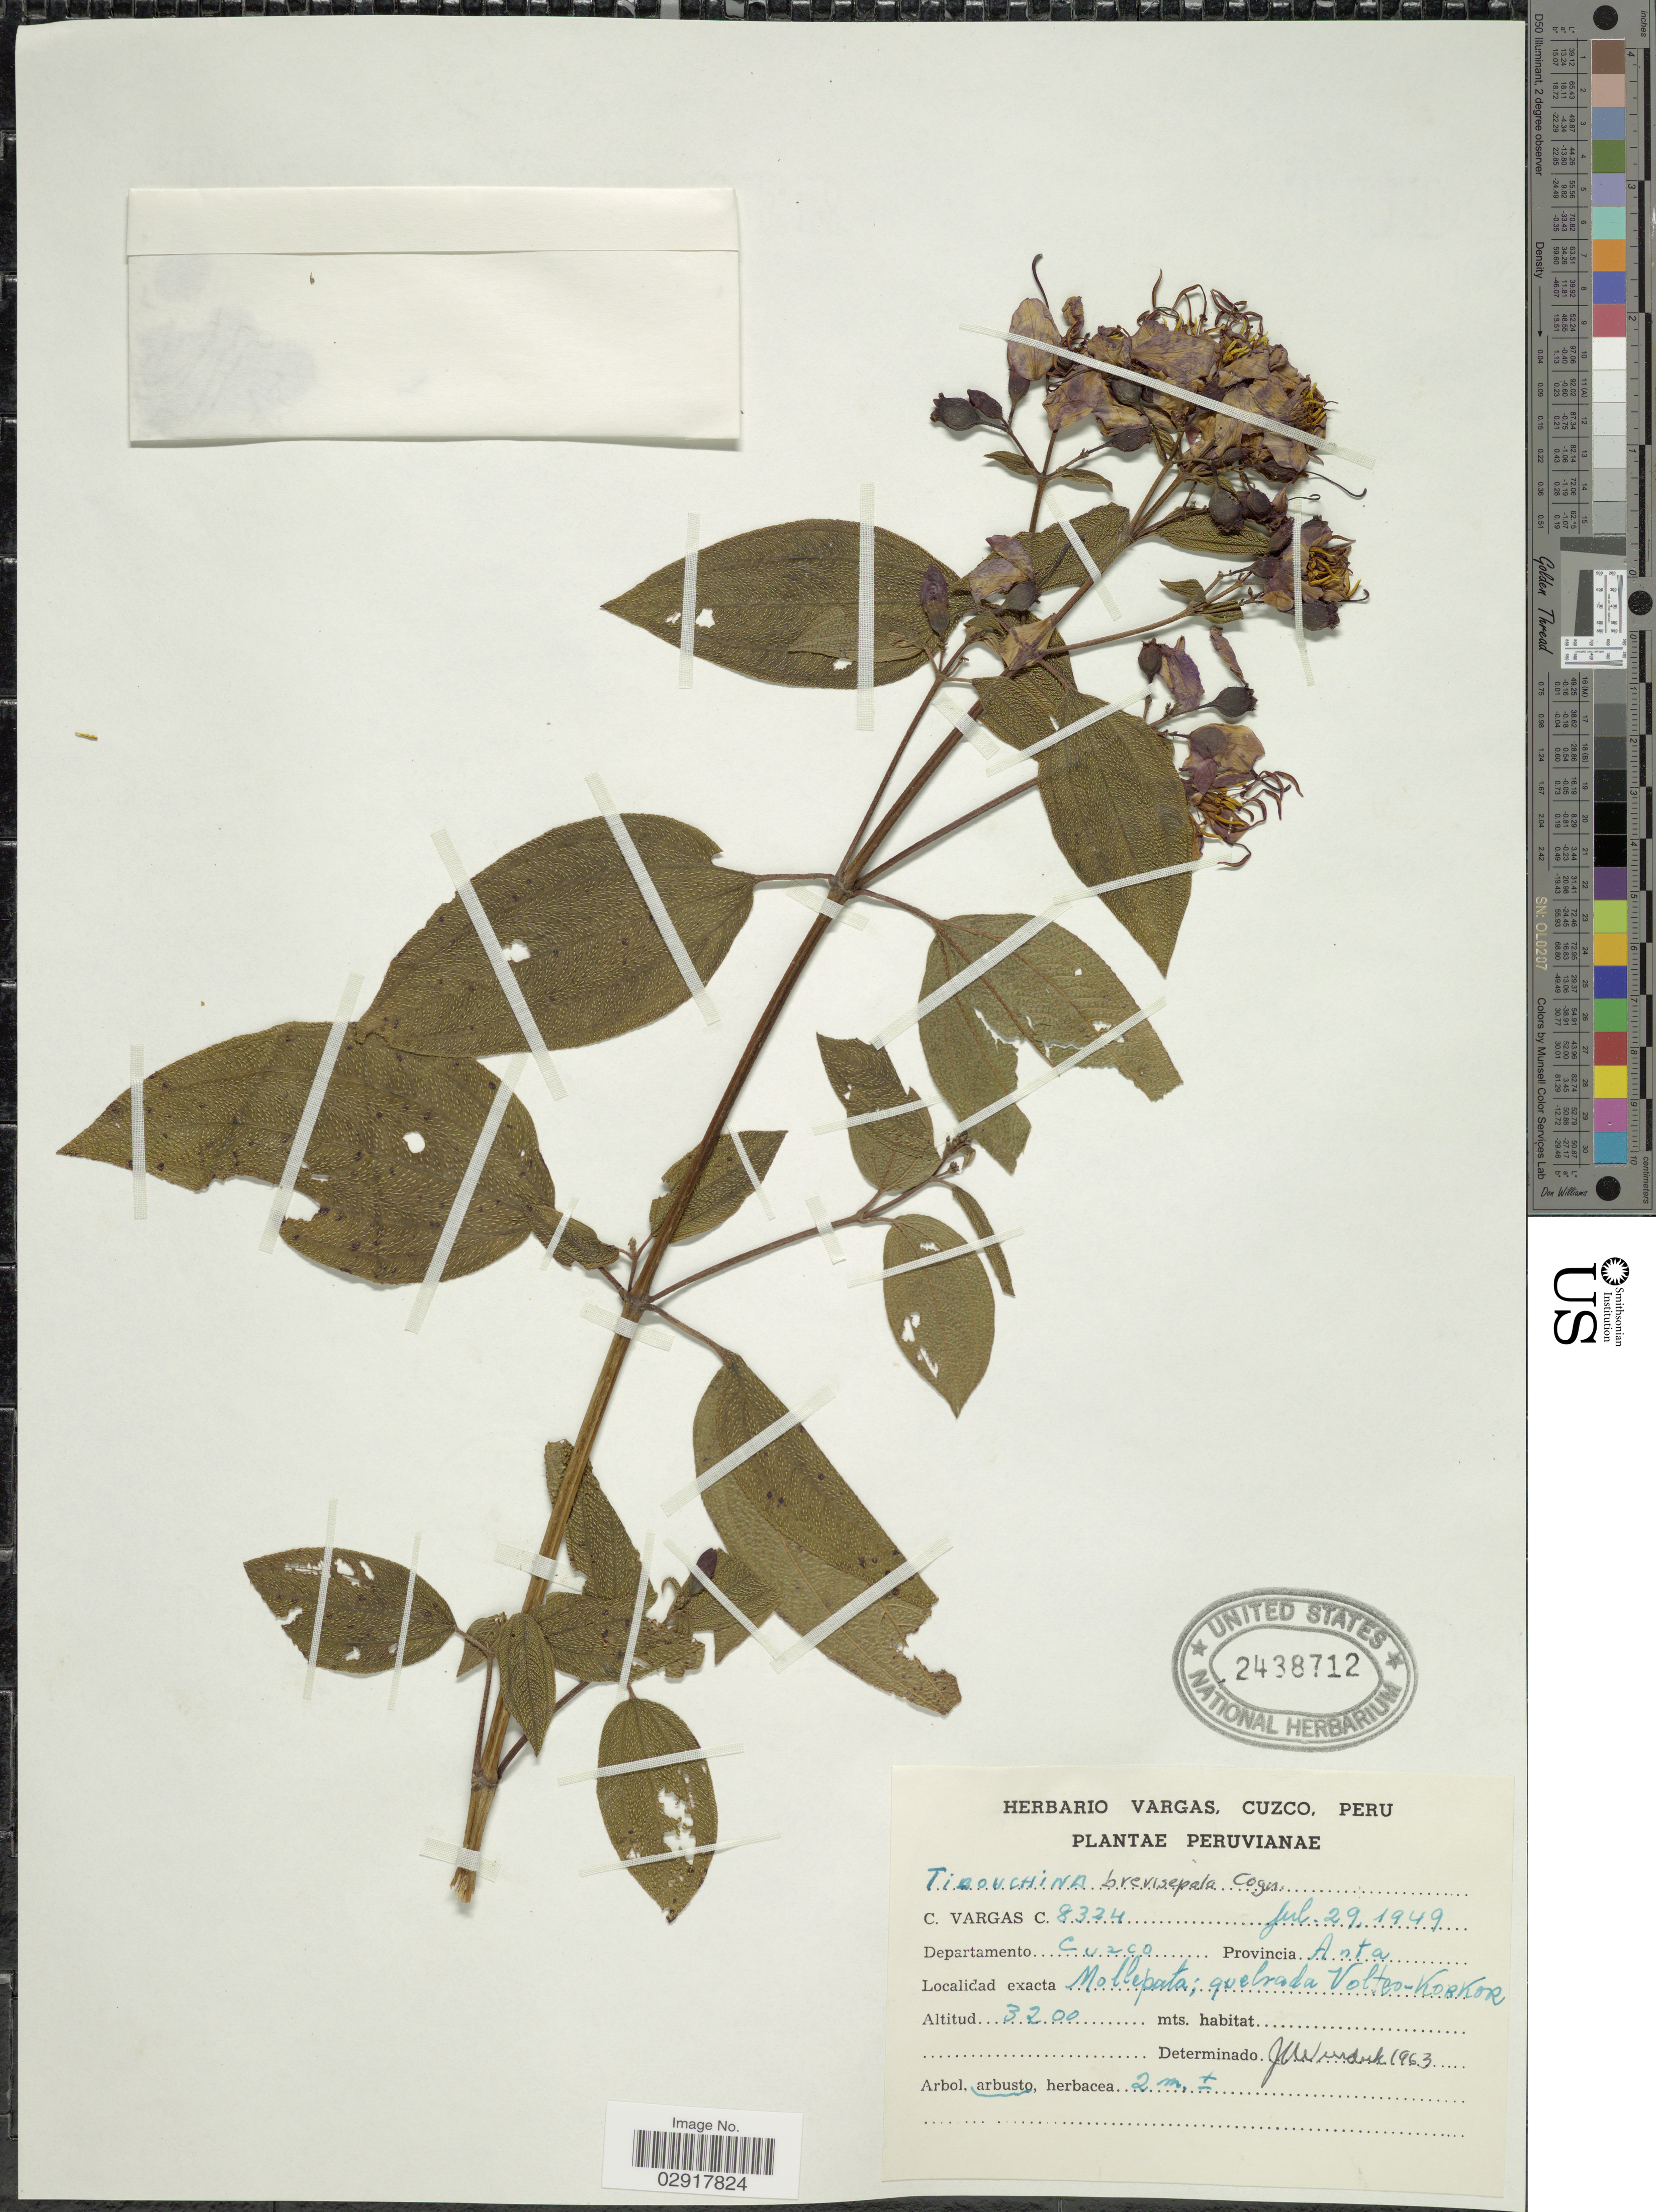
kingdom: Plantae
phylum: Tracheophyta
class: Magnoliopsida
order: Myrtales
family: Melastomataceae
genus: Tibouchina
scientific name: Tibouchina brevisepala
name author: Cogn.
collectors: C. Vargas Calderón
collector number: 8324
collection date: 1949-07-29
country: Peru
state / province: Cusco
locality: Departamento Cuzco. Provincia Anta. Mollepata; quebrada Volteo-KorKor.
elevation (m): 3200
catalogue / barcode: US 2438712